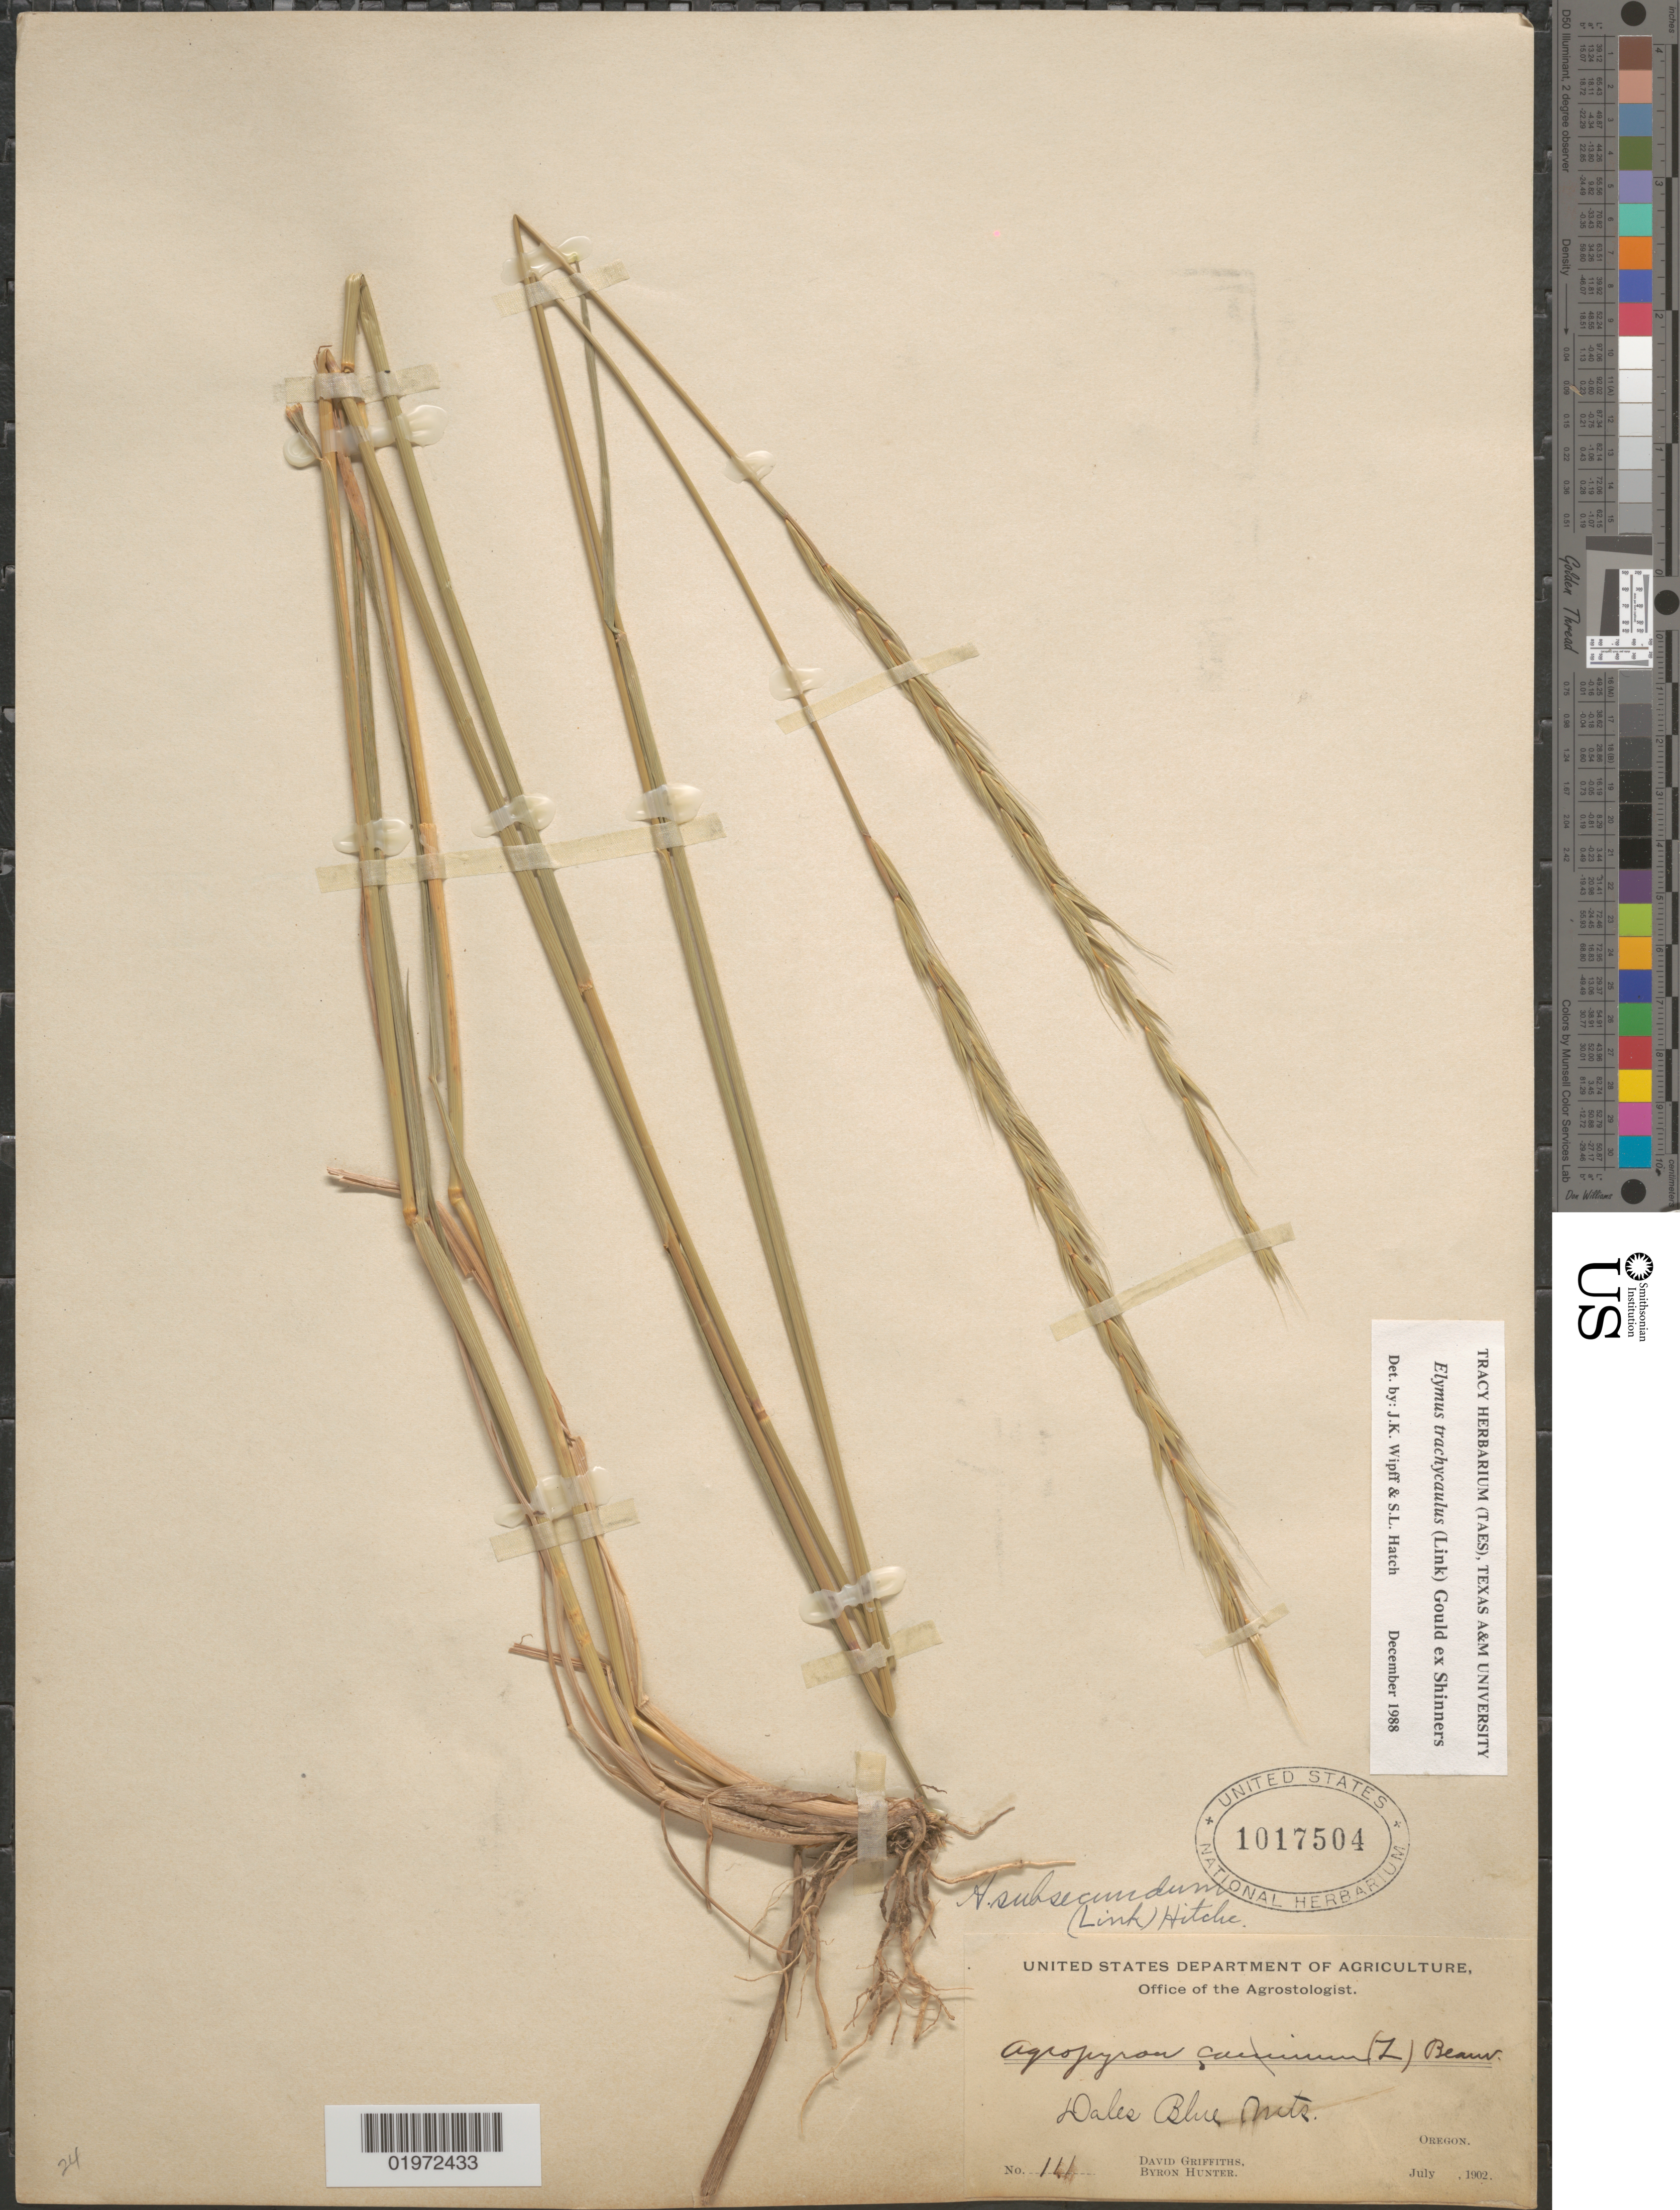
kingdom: Plantae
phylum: Tracheophyta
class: Liliopsida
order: Poales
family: Poaceae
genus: Elymus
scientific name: Elymus trachycaulus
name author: (Link) Gould ex Shinners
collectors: D. Griffiths & B. Hunter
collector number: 141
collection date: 1902-07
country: United States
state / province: Oregon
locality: Dales Blue Mts.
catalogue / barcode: US 1017504